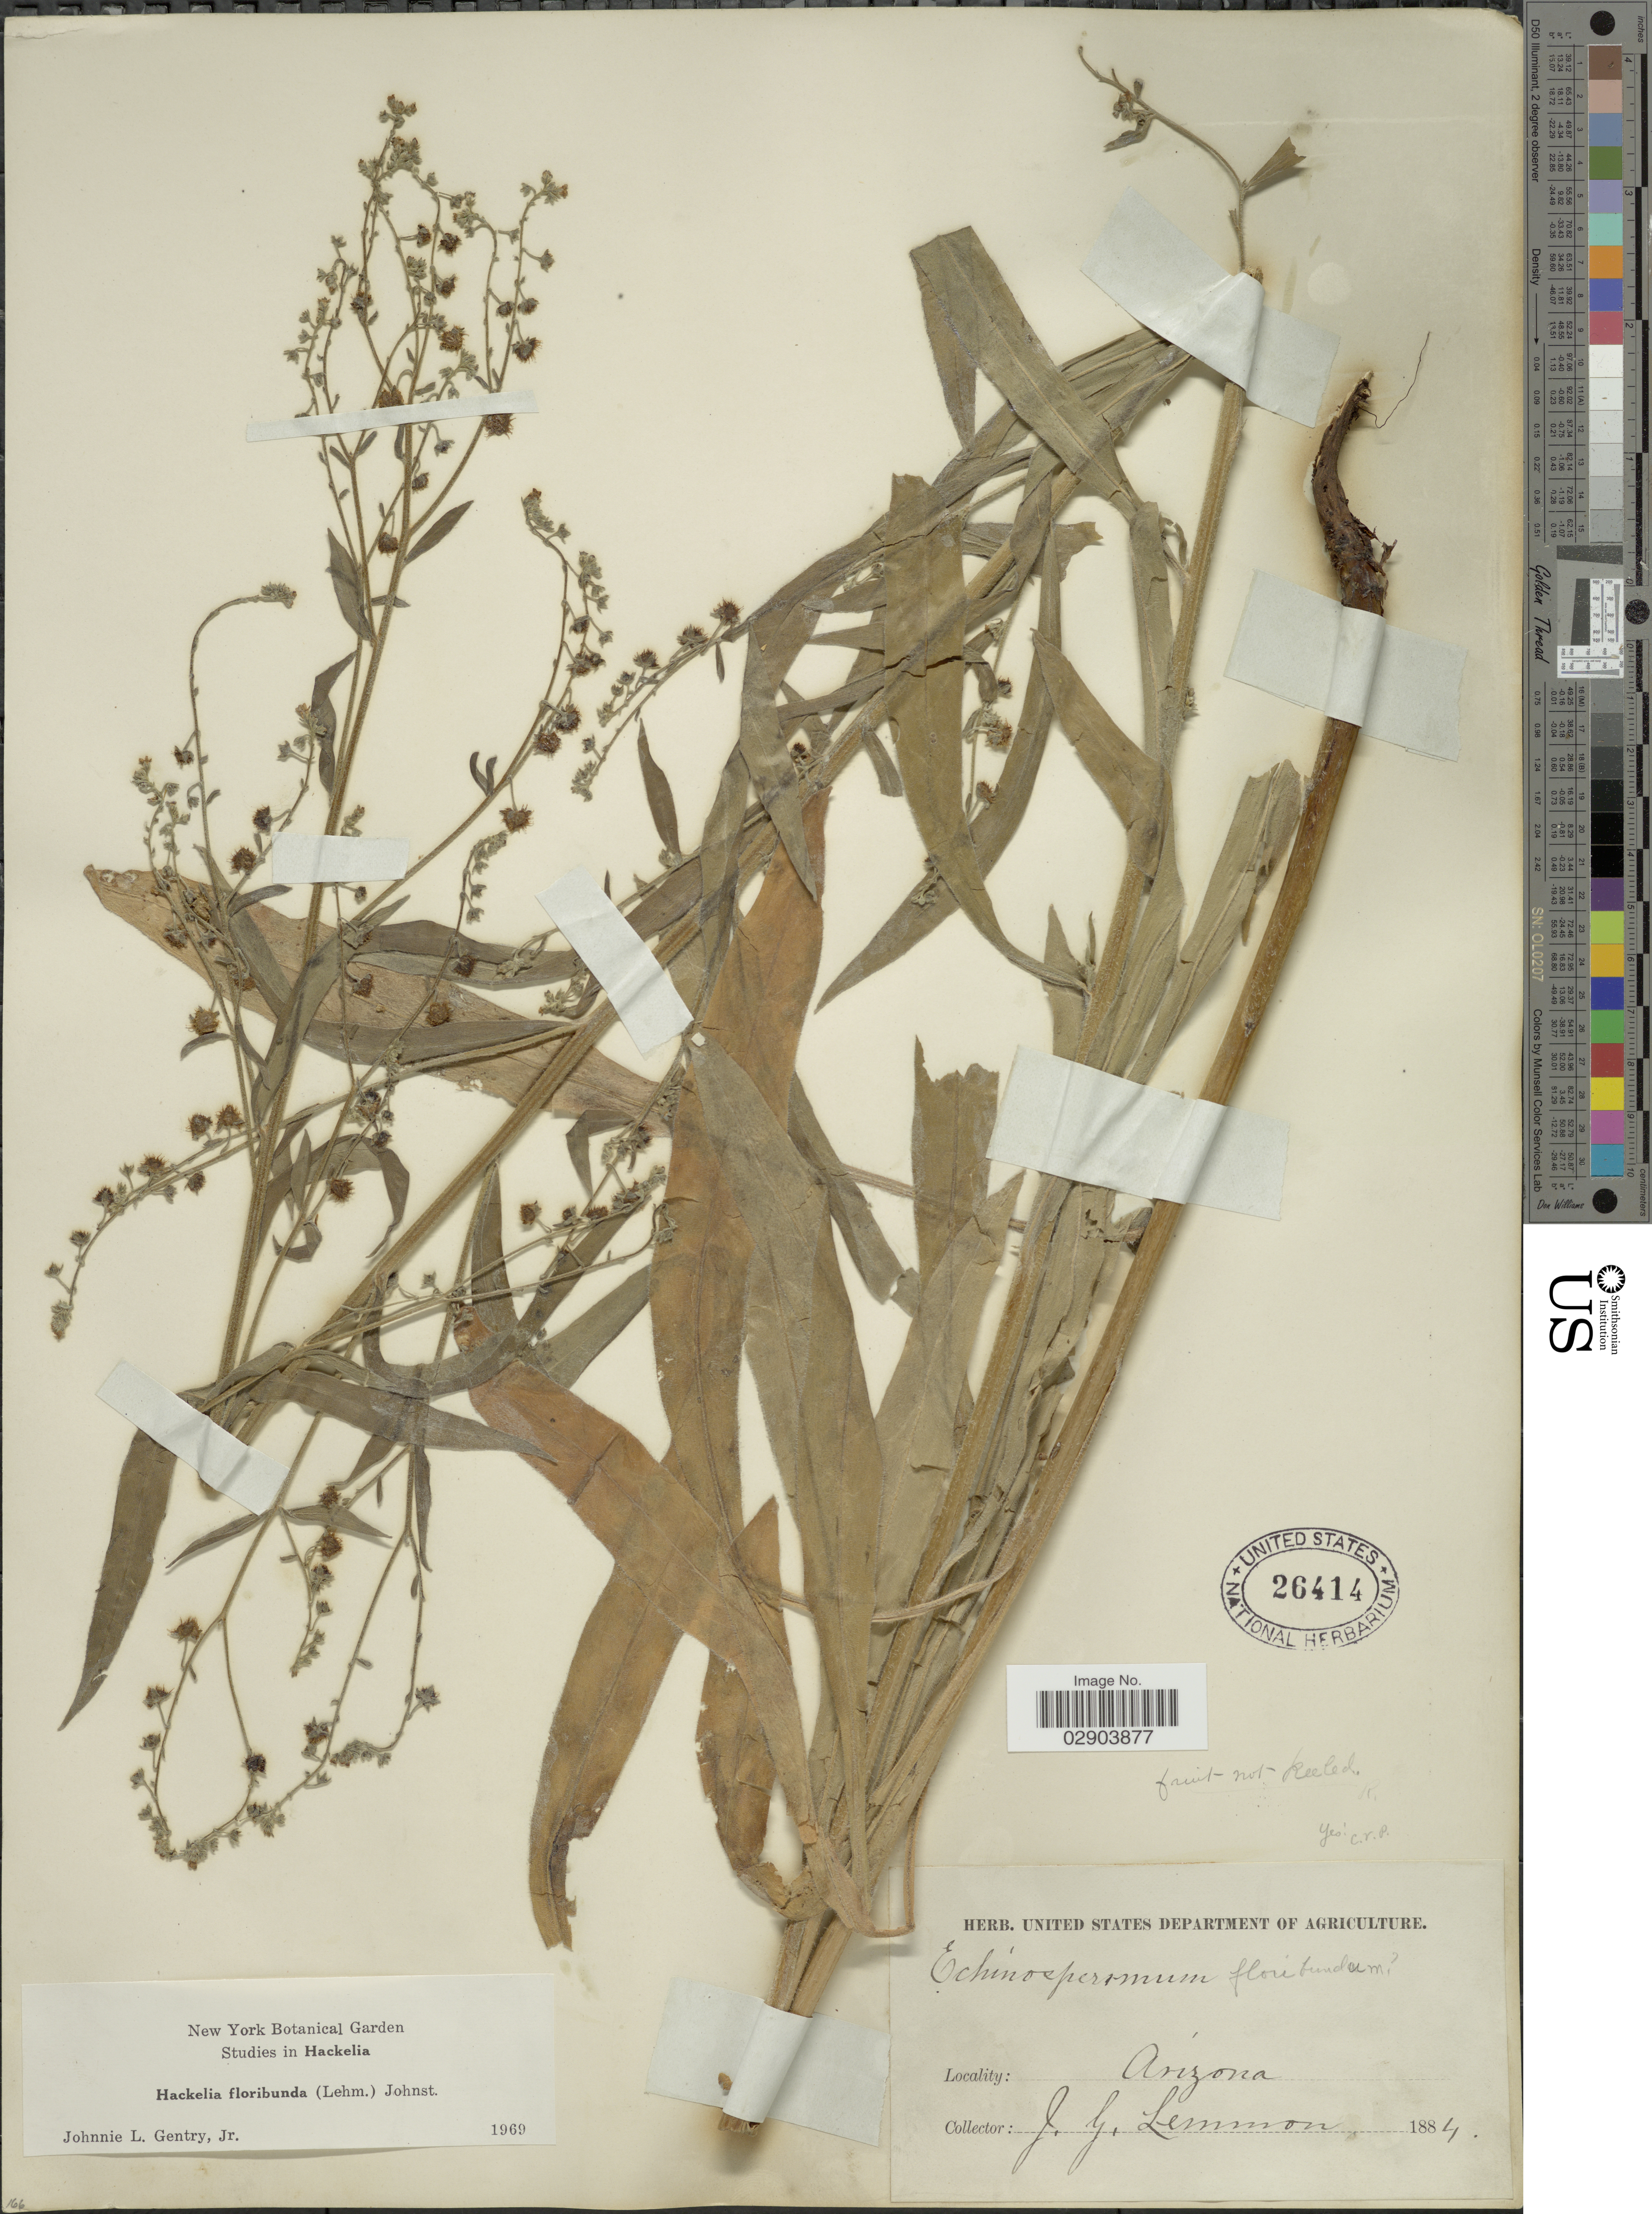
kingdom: Plantae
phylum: Tracheophyta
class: Magnoliopsida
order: Boraginales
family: Boraginaceae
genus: Hackelia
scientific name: Hackelia floribunda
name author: (Lehm.) I.M. Johnst.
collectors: J. Lemmon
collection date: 1884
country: United States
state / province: Arizona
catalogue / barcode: US 26414